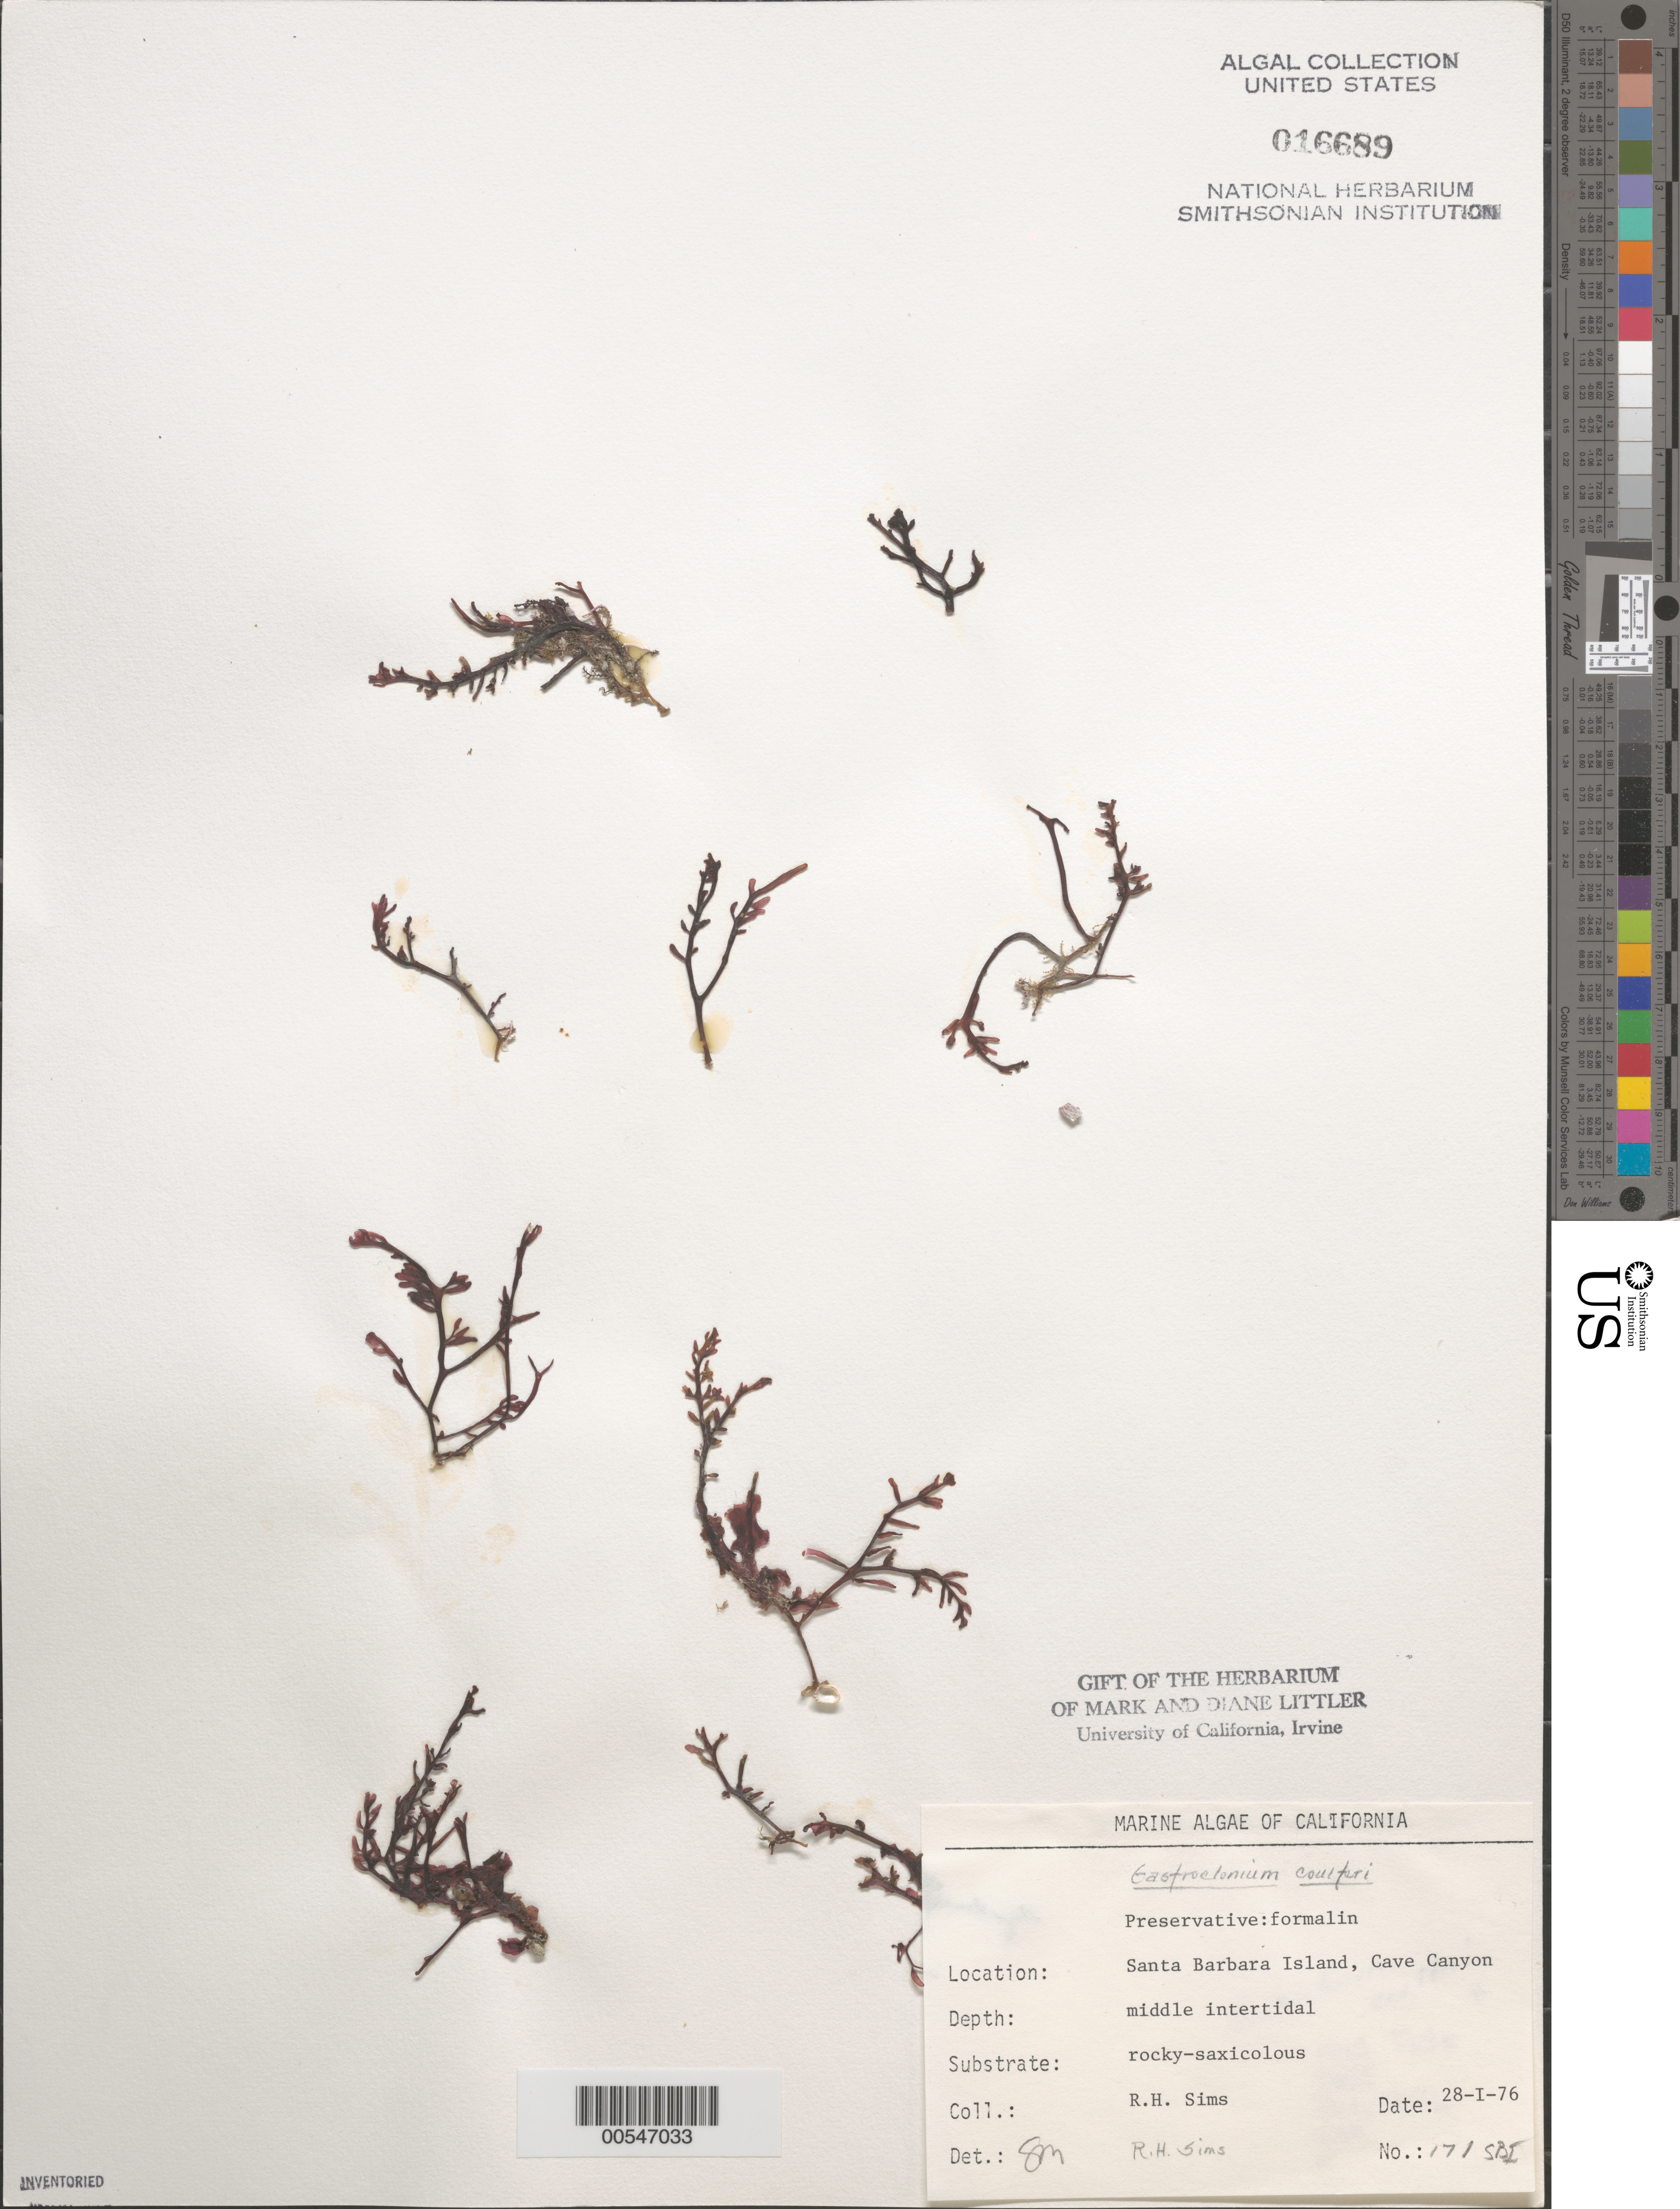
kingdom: Plantae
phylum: Rhodophyta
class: Florideophyceae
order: Rhodymeniales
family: Champiaceae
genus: Neogastroclonium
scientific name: Neogastroclonium subarticulatum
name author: (Turner) L. Le Gall et al.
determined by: Algae name updating Project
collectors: R. H. Sims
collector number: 171-sbi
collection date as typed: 28 Jan 1976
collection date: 1976-01-28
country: United States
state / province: California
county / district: Santa Barbara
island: Santa Barbara Island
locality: Cave Canyon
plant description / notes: BLM-SOCALBIGHT Rocky Intertidal Survey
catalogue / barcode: US 16689